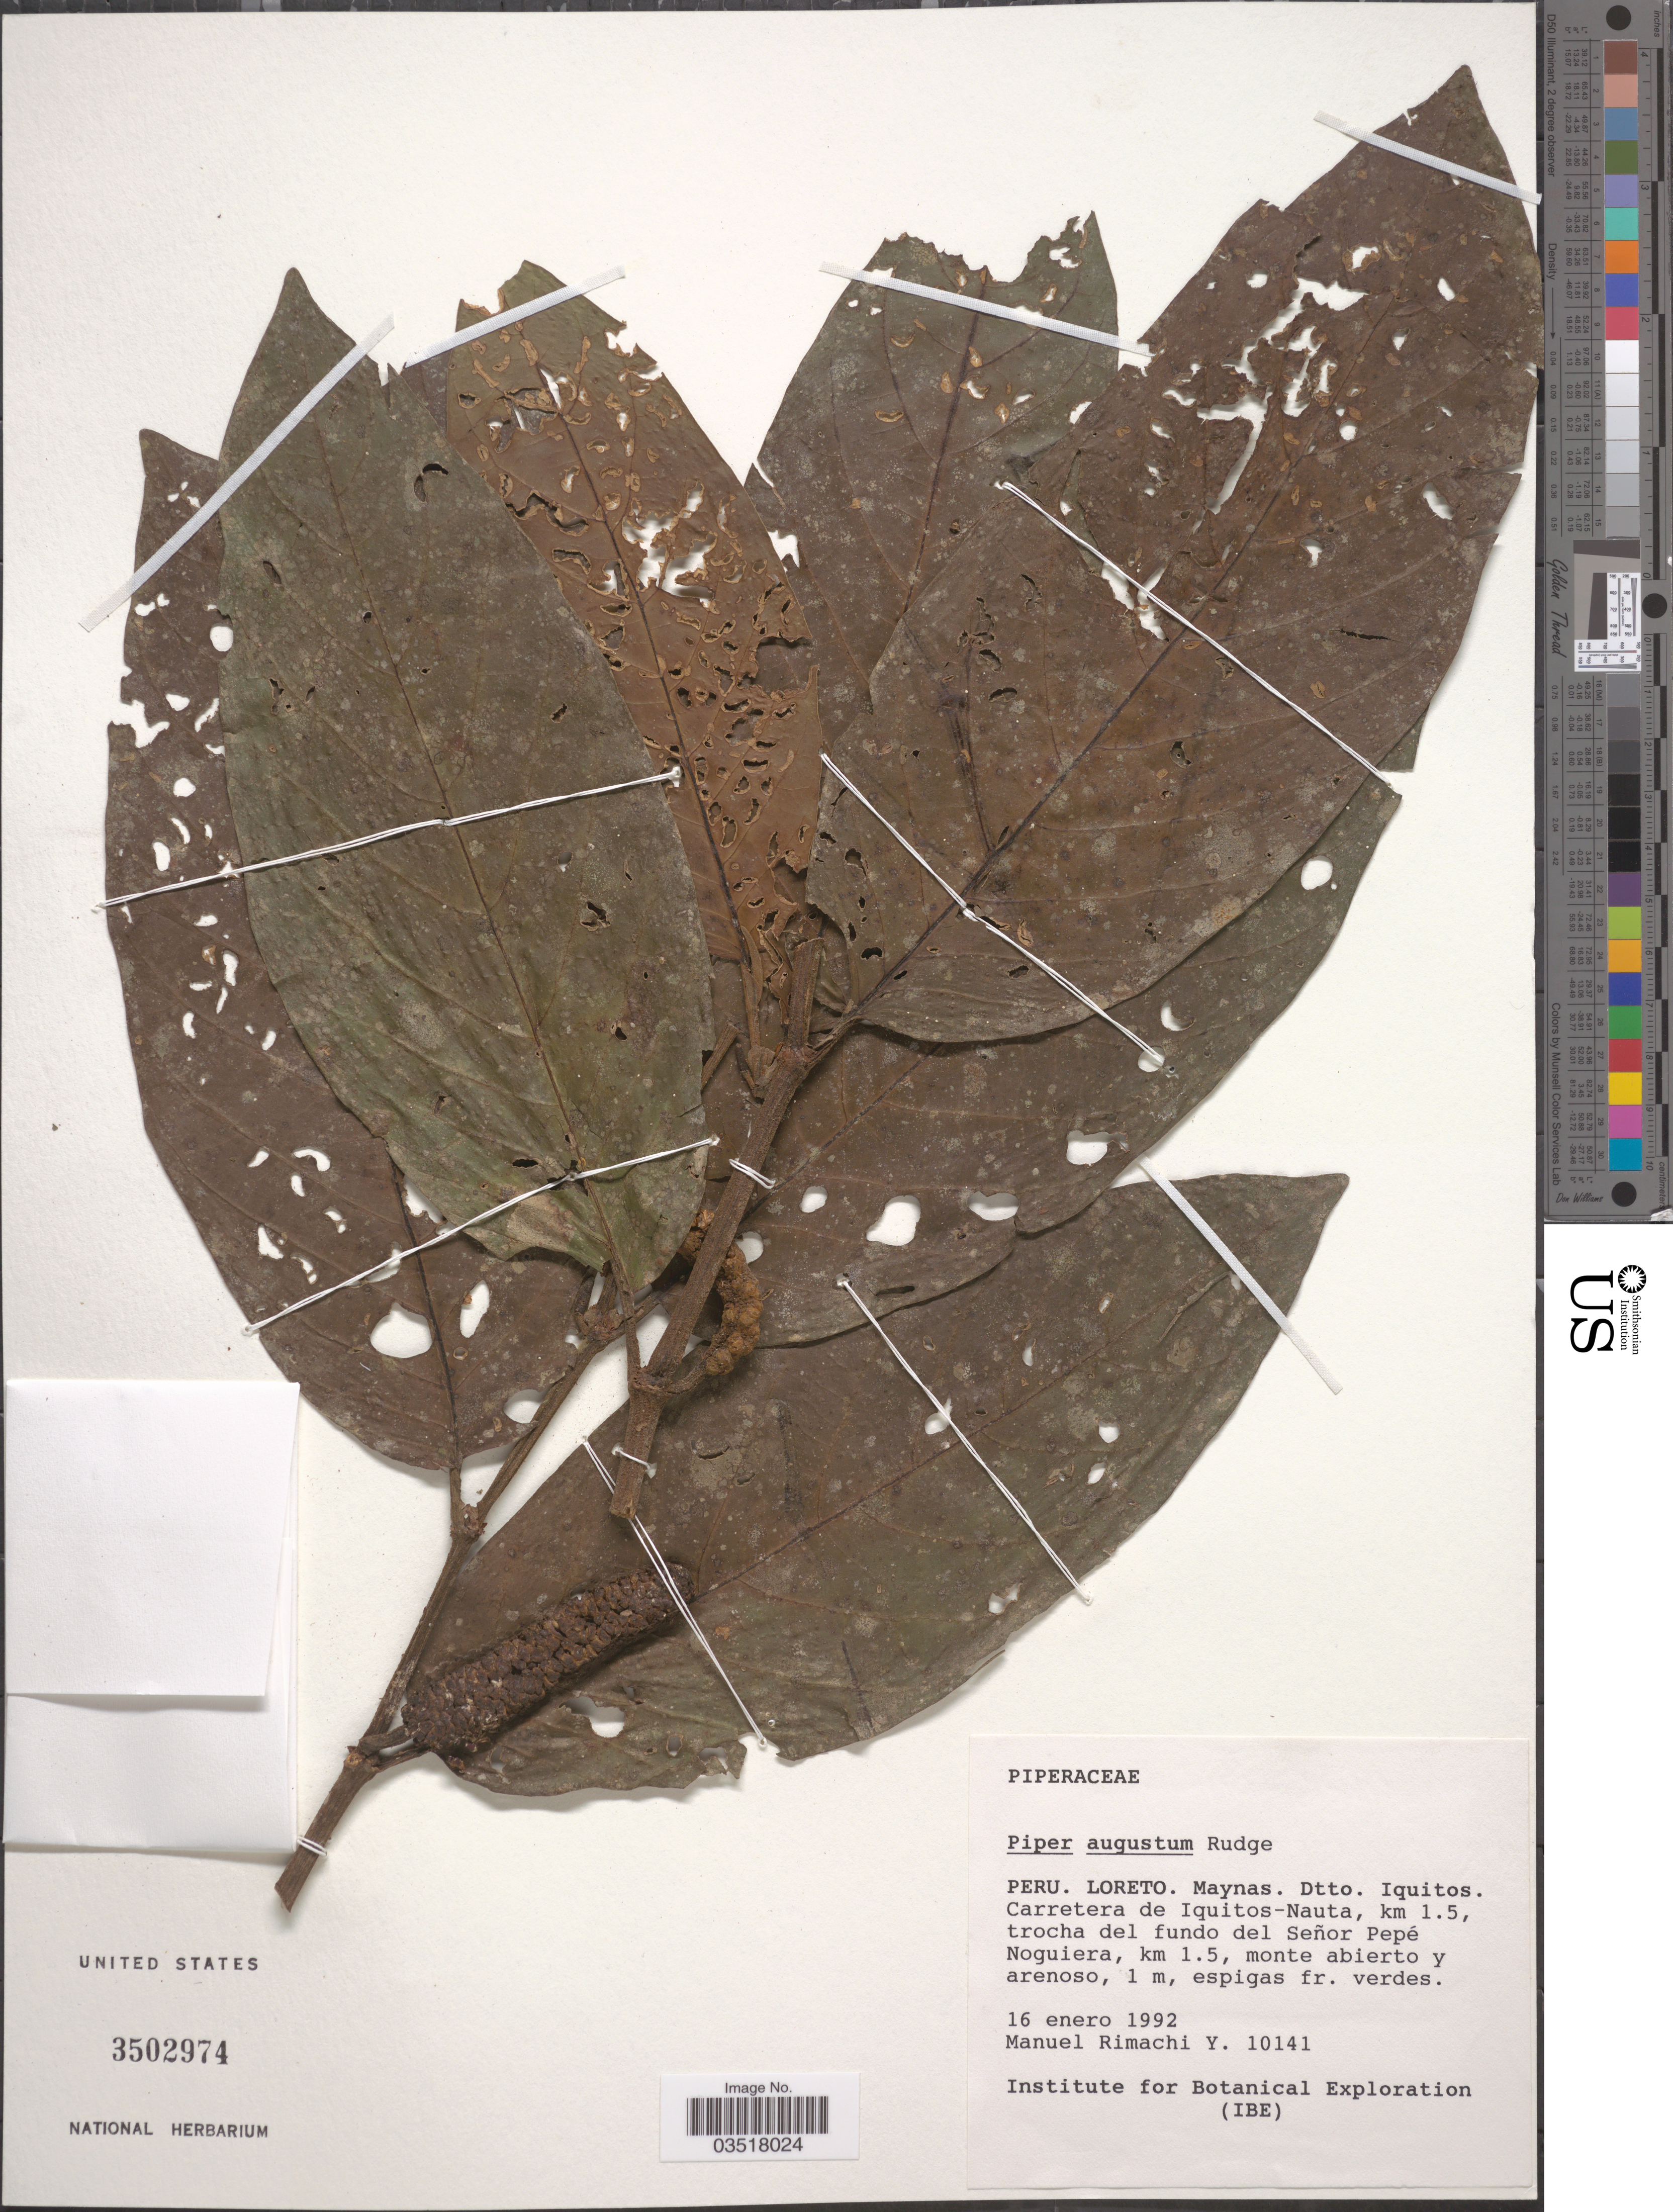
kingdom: Plantae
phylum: Tracheophyta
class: Magnoliopsida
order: Piperales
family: Piperaceae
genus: Piper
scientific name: Piper augustum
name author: Rudge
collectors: M. Rimachi Y.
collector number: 10141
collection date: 1992-01-16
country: Peru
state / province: Loreto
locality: Maynas. Dtto. Iquitos. Carretera Iquitos-Nauta, km 1.5, trocha del fundo del Señor Pepé Noguiera, km 1.5.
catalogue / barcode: US 3602974